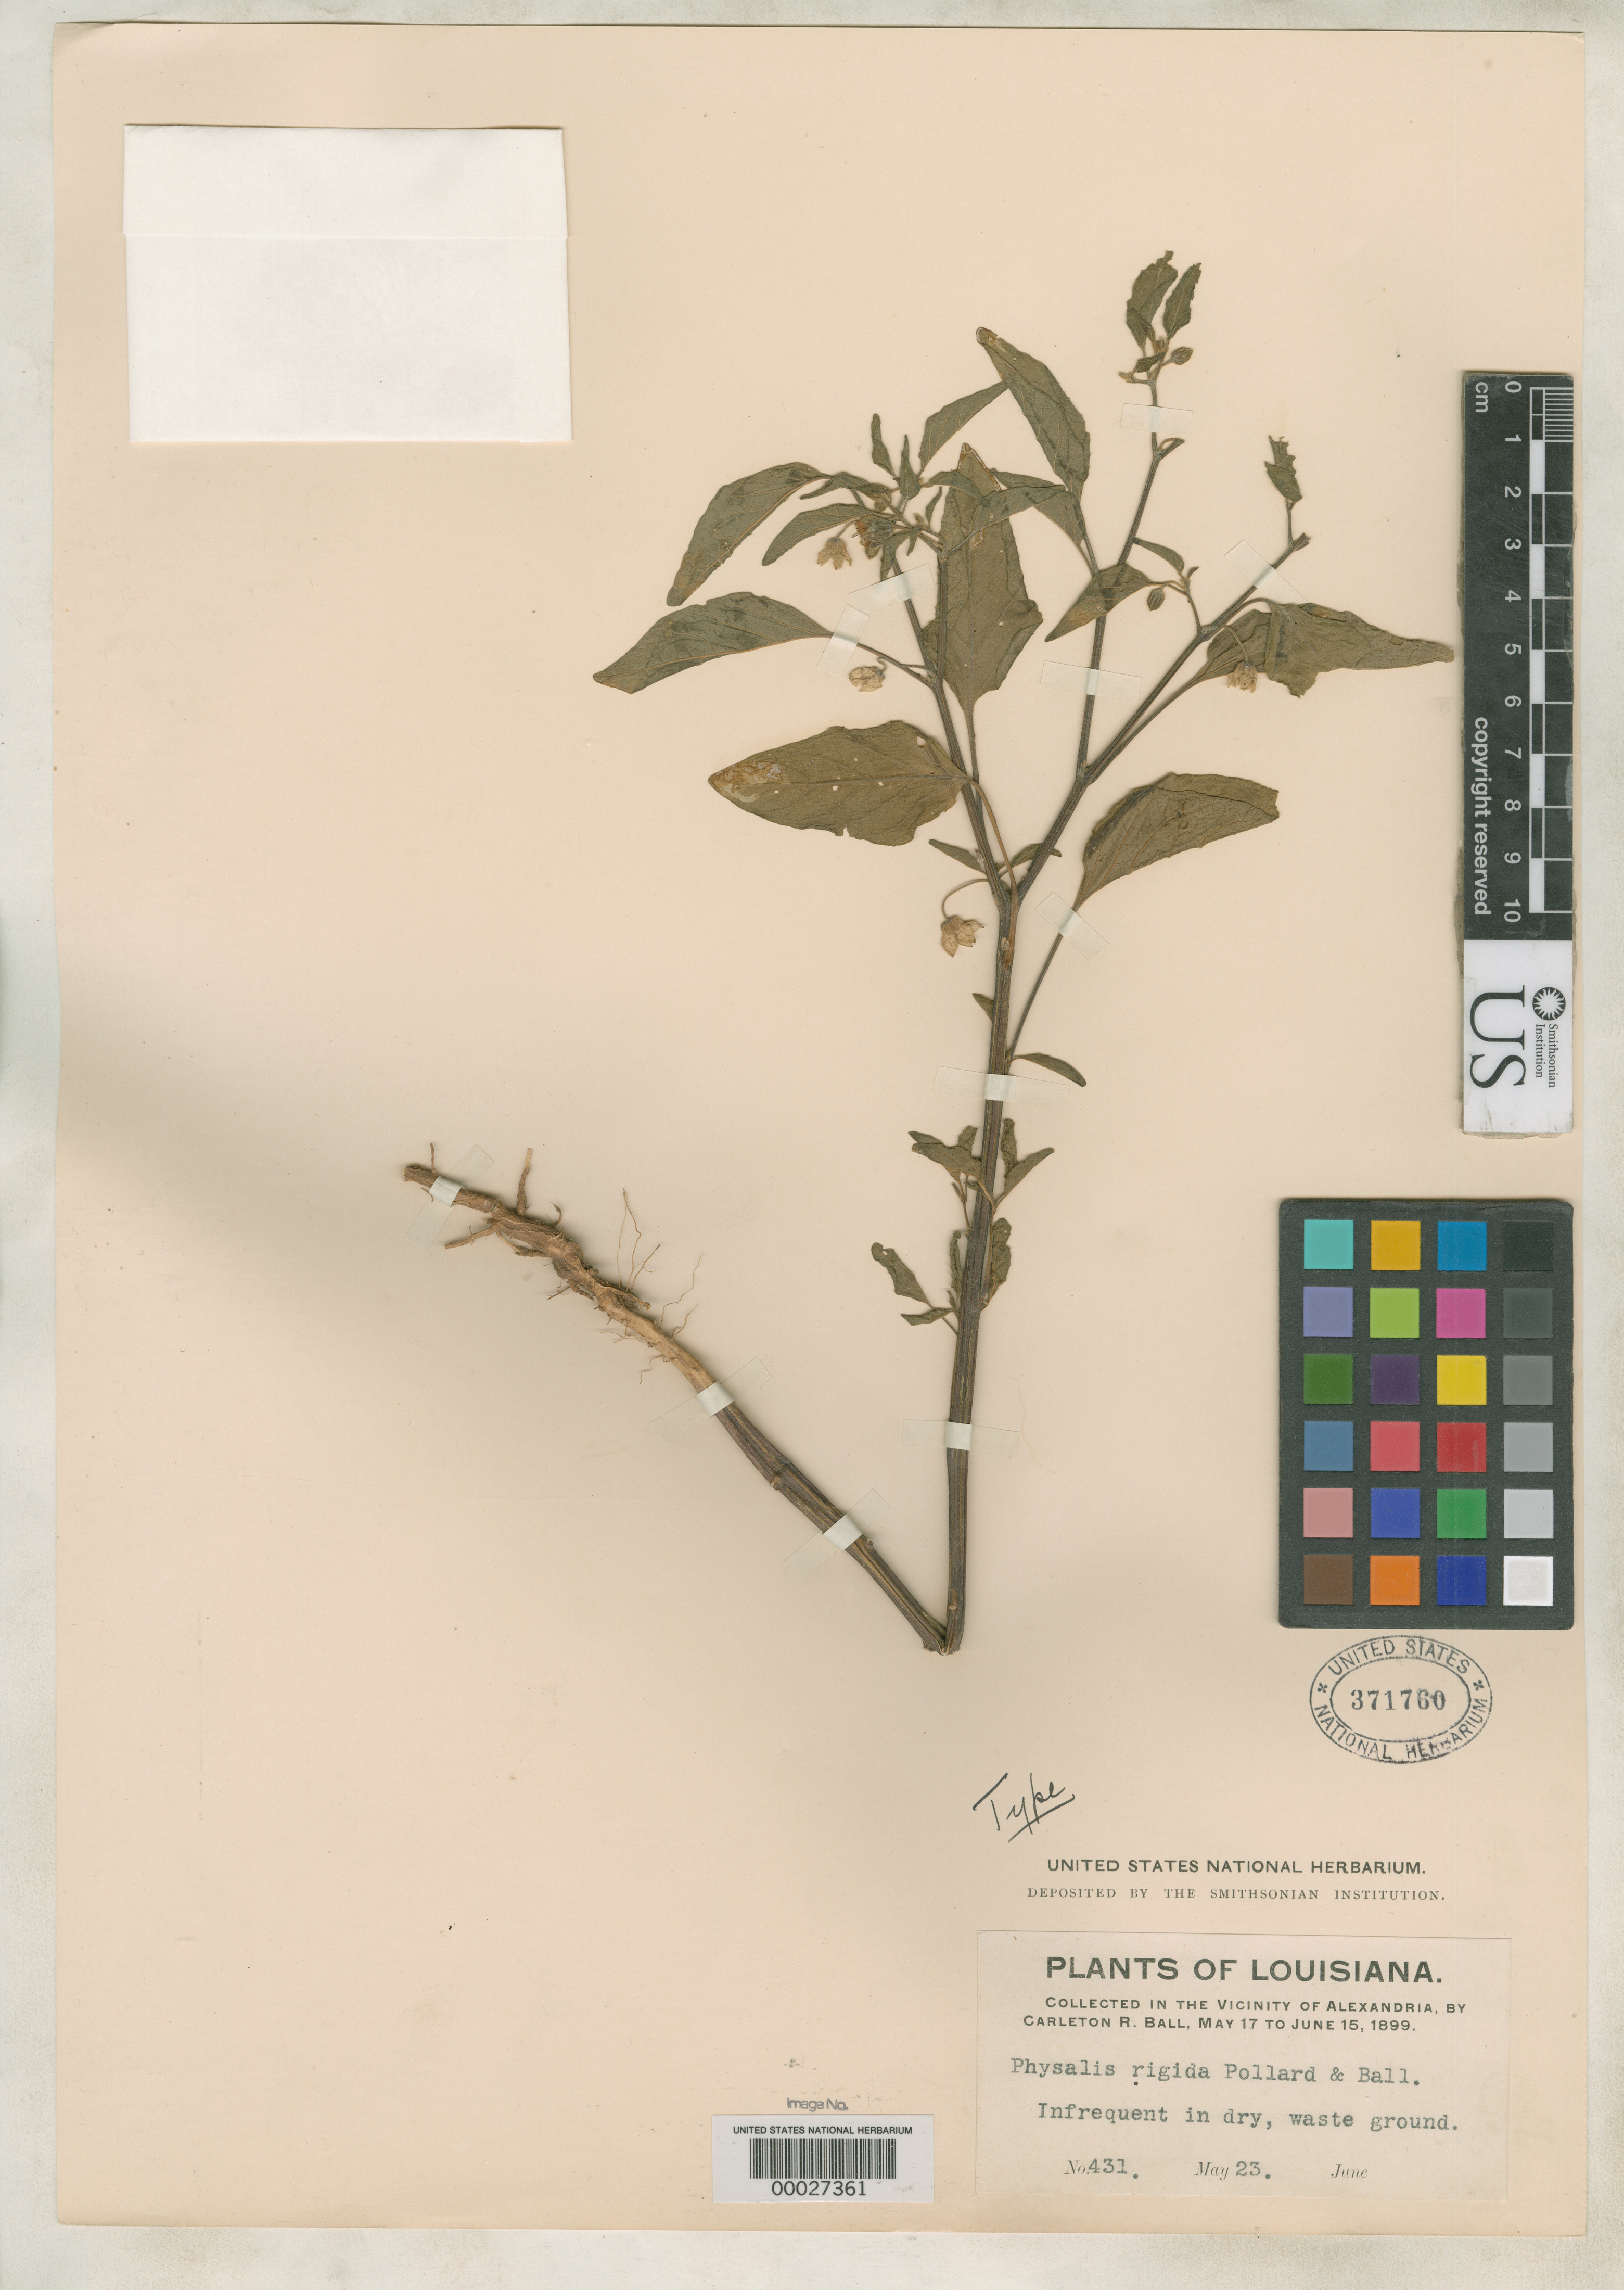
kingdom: Plantae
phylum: Tracheophyta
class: Magnoliopsida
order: Solanales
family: Solanaceae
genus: Physalis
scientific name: Physalis rigida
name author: Pollard & C.R. Ball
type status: Holotype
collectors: C. R. Ball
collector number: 431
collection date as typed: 23 May 1899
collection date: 1899-05-23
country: United States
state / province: Louisiana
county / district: Rapides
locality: Alexandria.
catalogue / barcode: US 371760